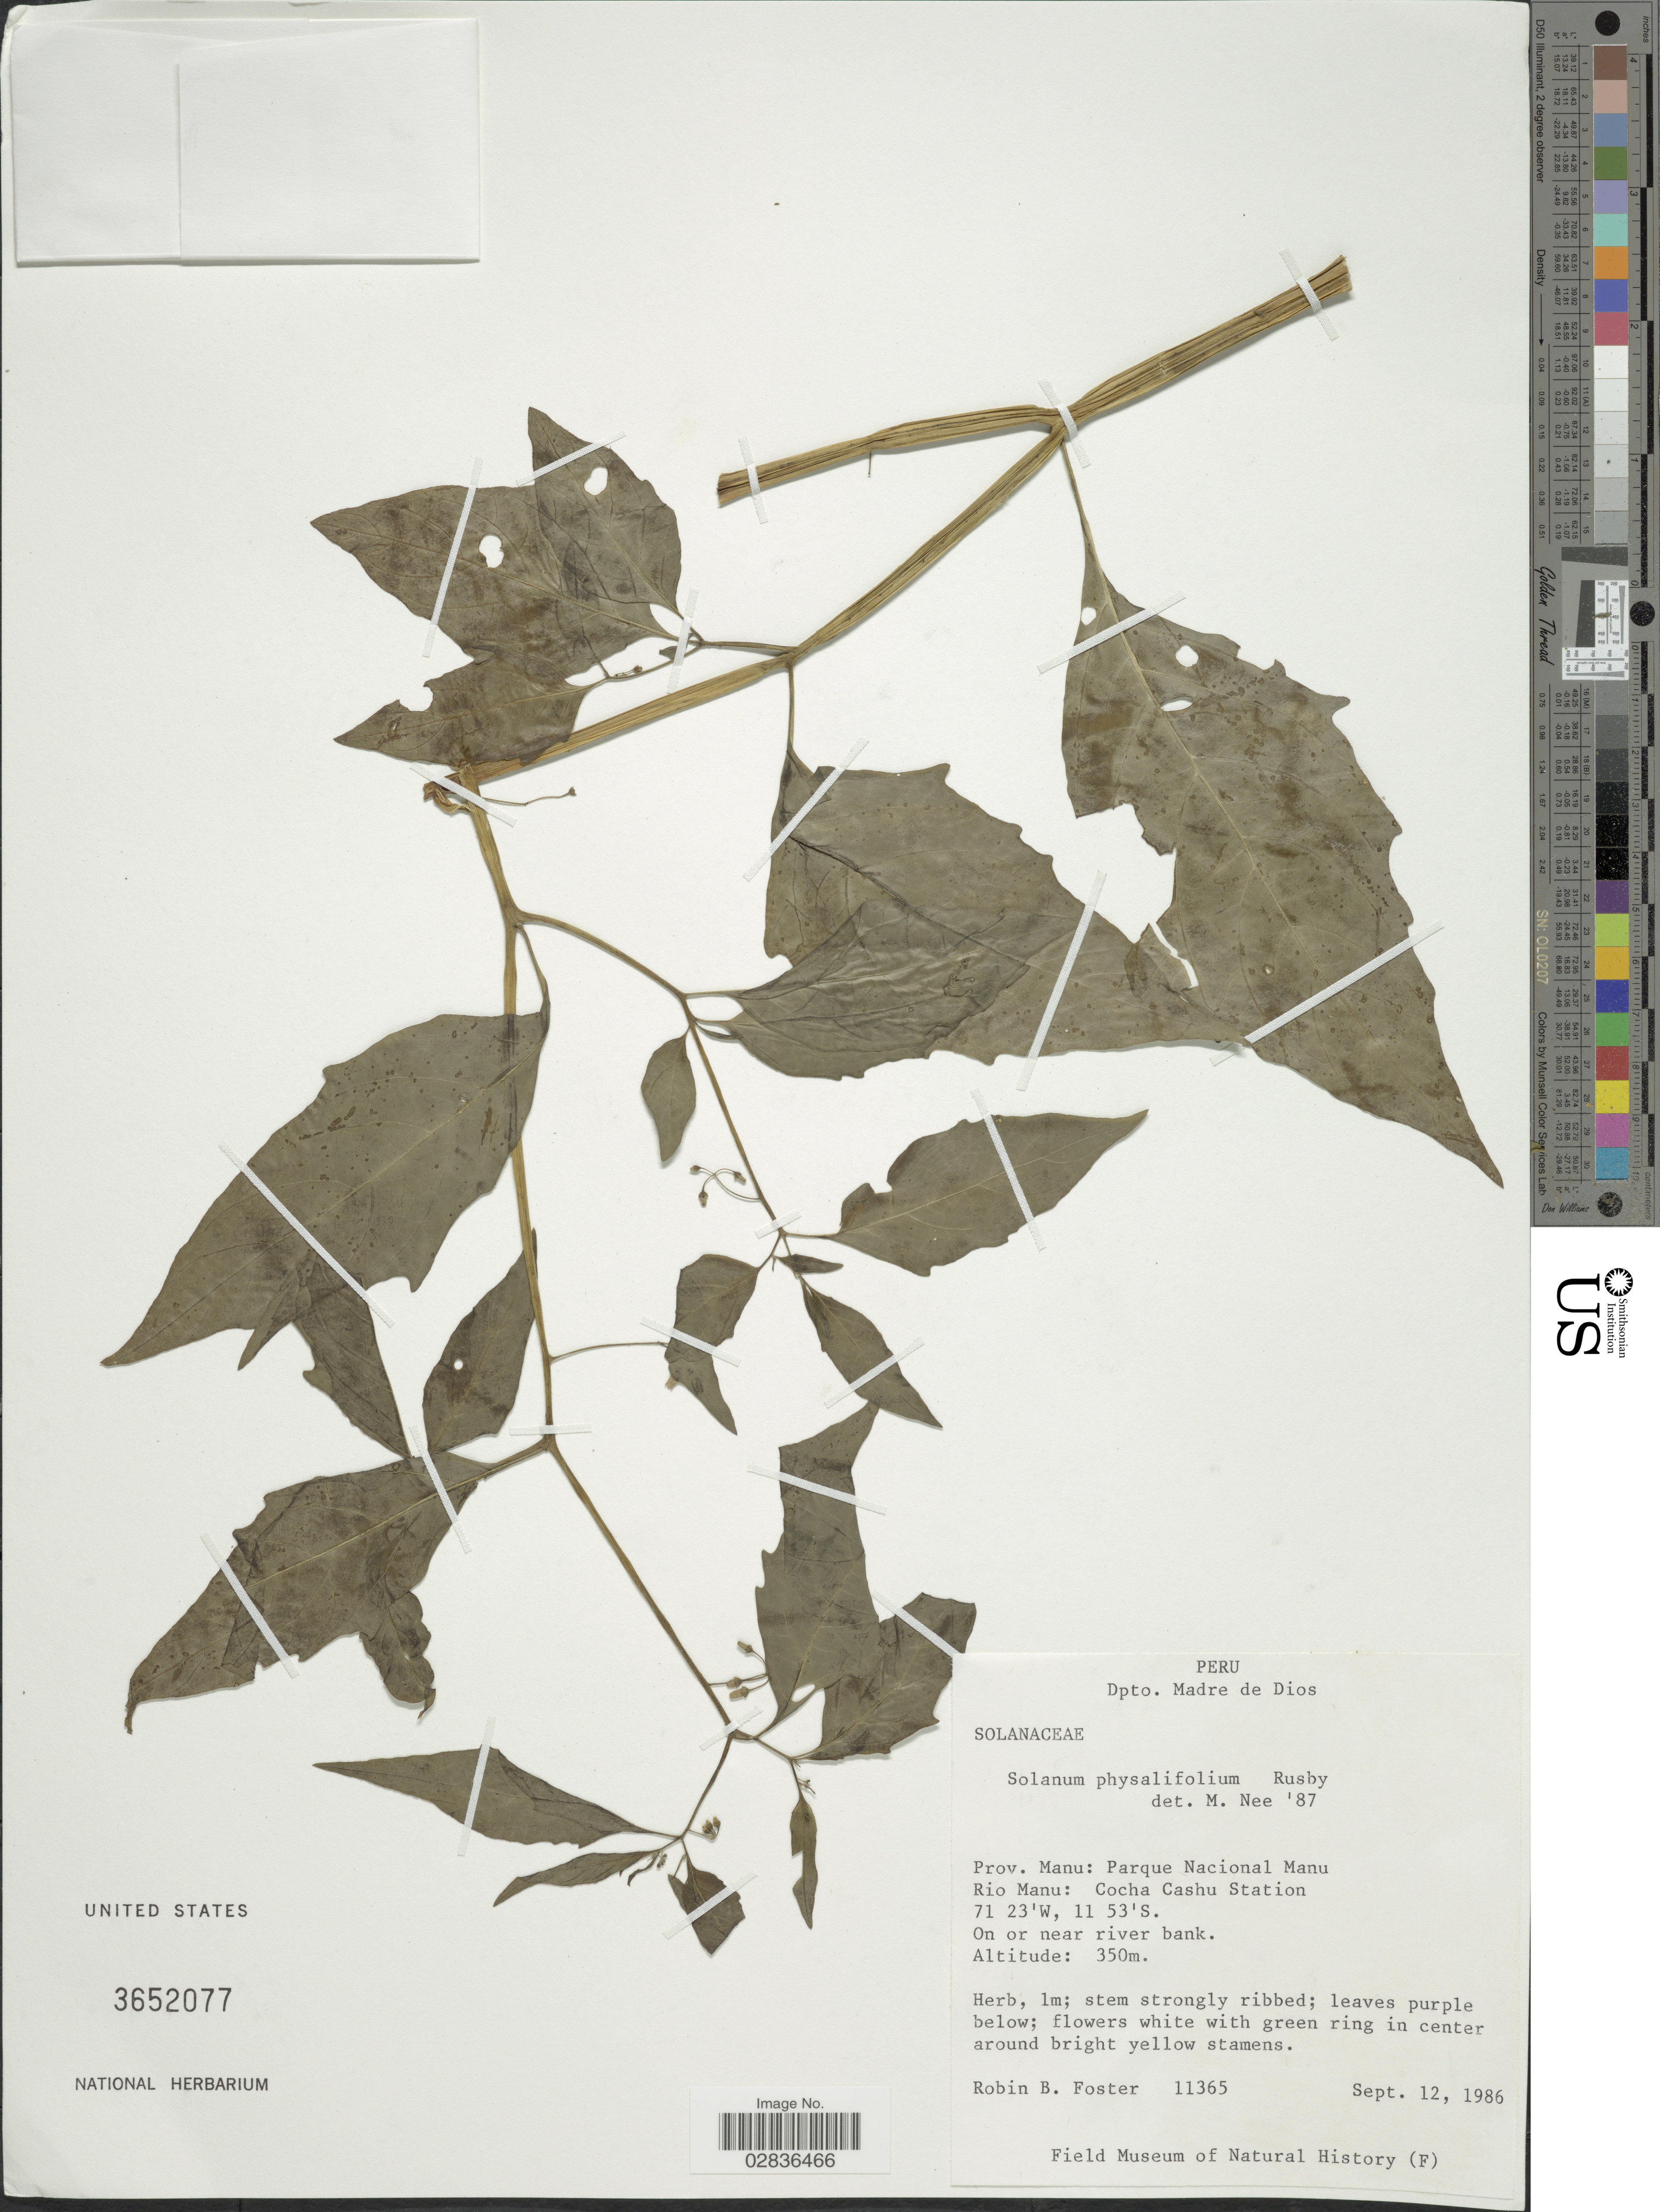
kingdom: Plantae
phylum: Tracheophyta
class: Magnoliopsida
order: Solanales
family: Solanaceae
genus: Solanum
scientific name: Solanum physalifolium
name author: Rusby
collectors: R. B. Foster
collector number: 11365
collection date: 1986-09-12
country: Peru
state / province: Madre de Dios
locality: Dpto. Madre de Dios. Prov. Manu: Parque Nacional Manu. Rio Manu: Cocha Cashu Station.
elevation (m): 350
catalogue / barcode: US 3652077